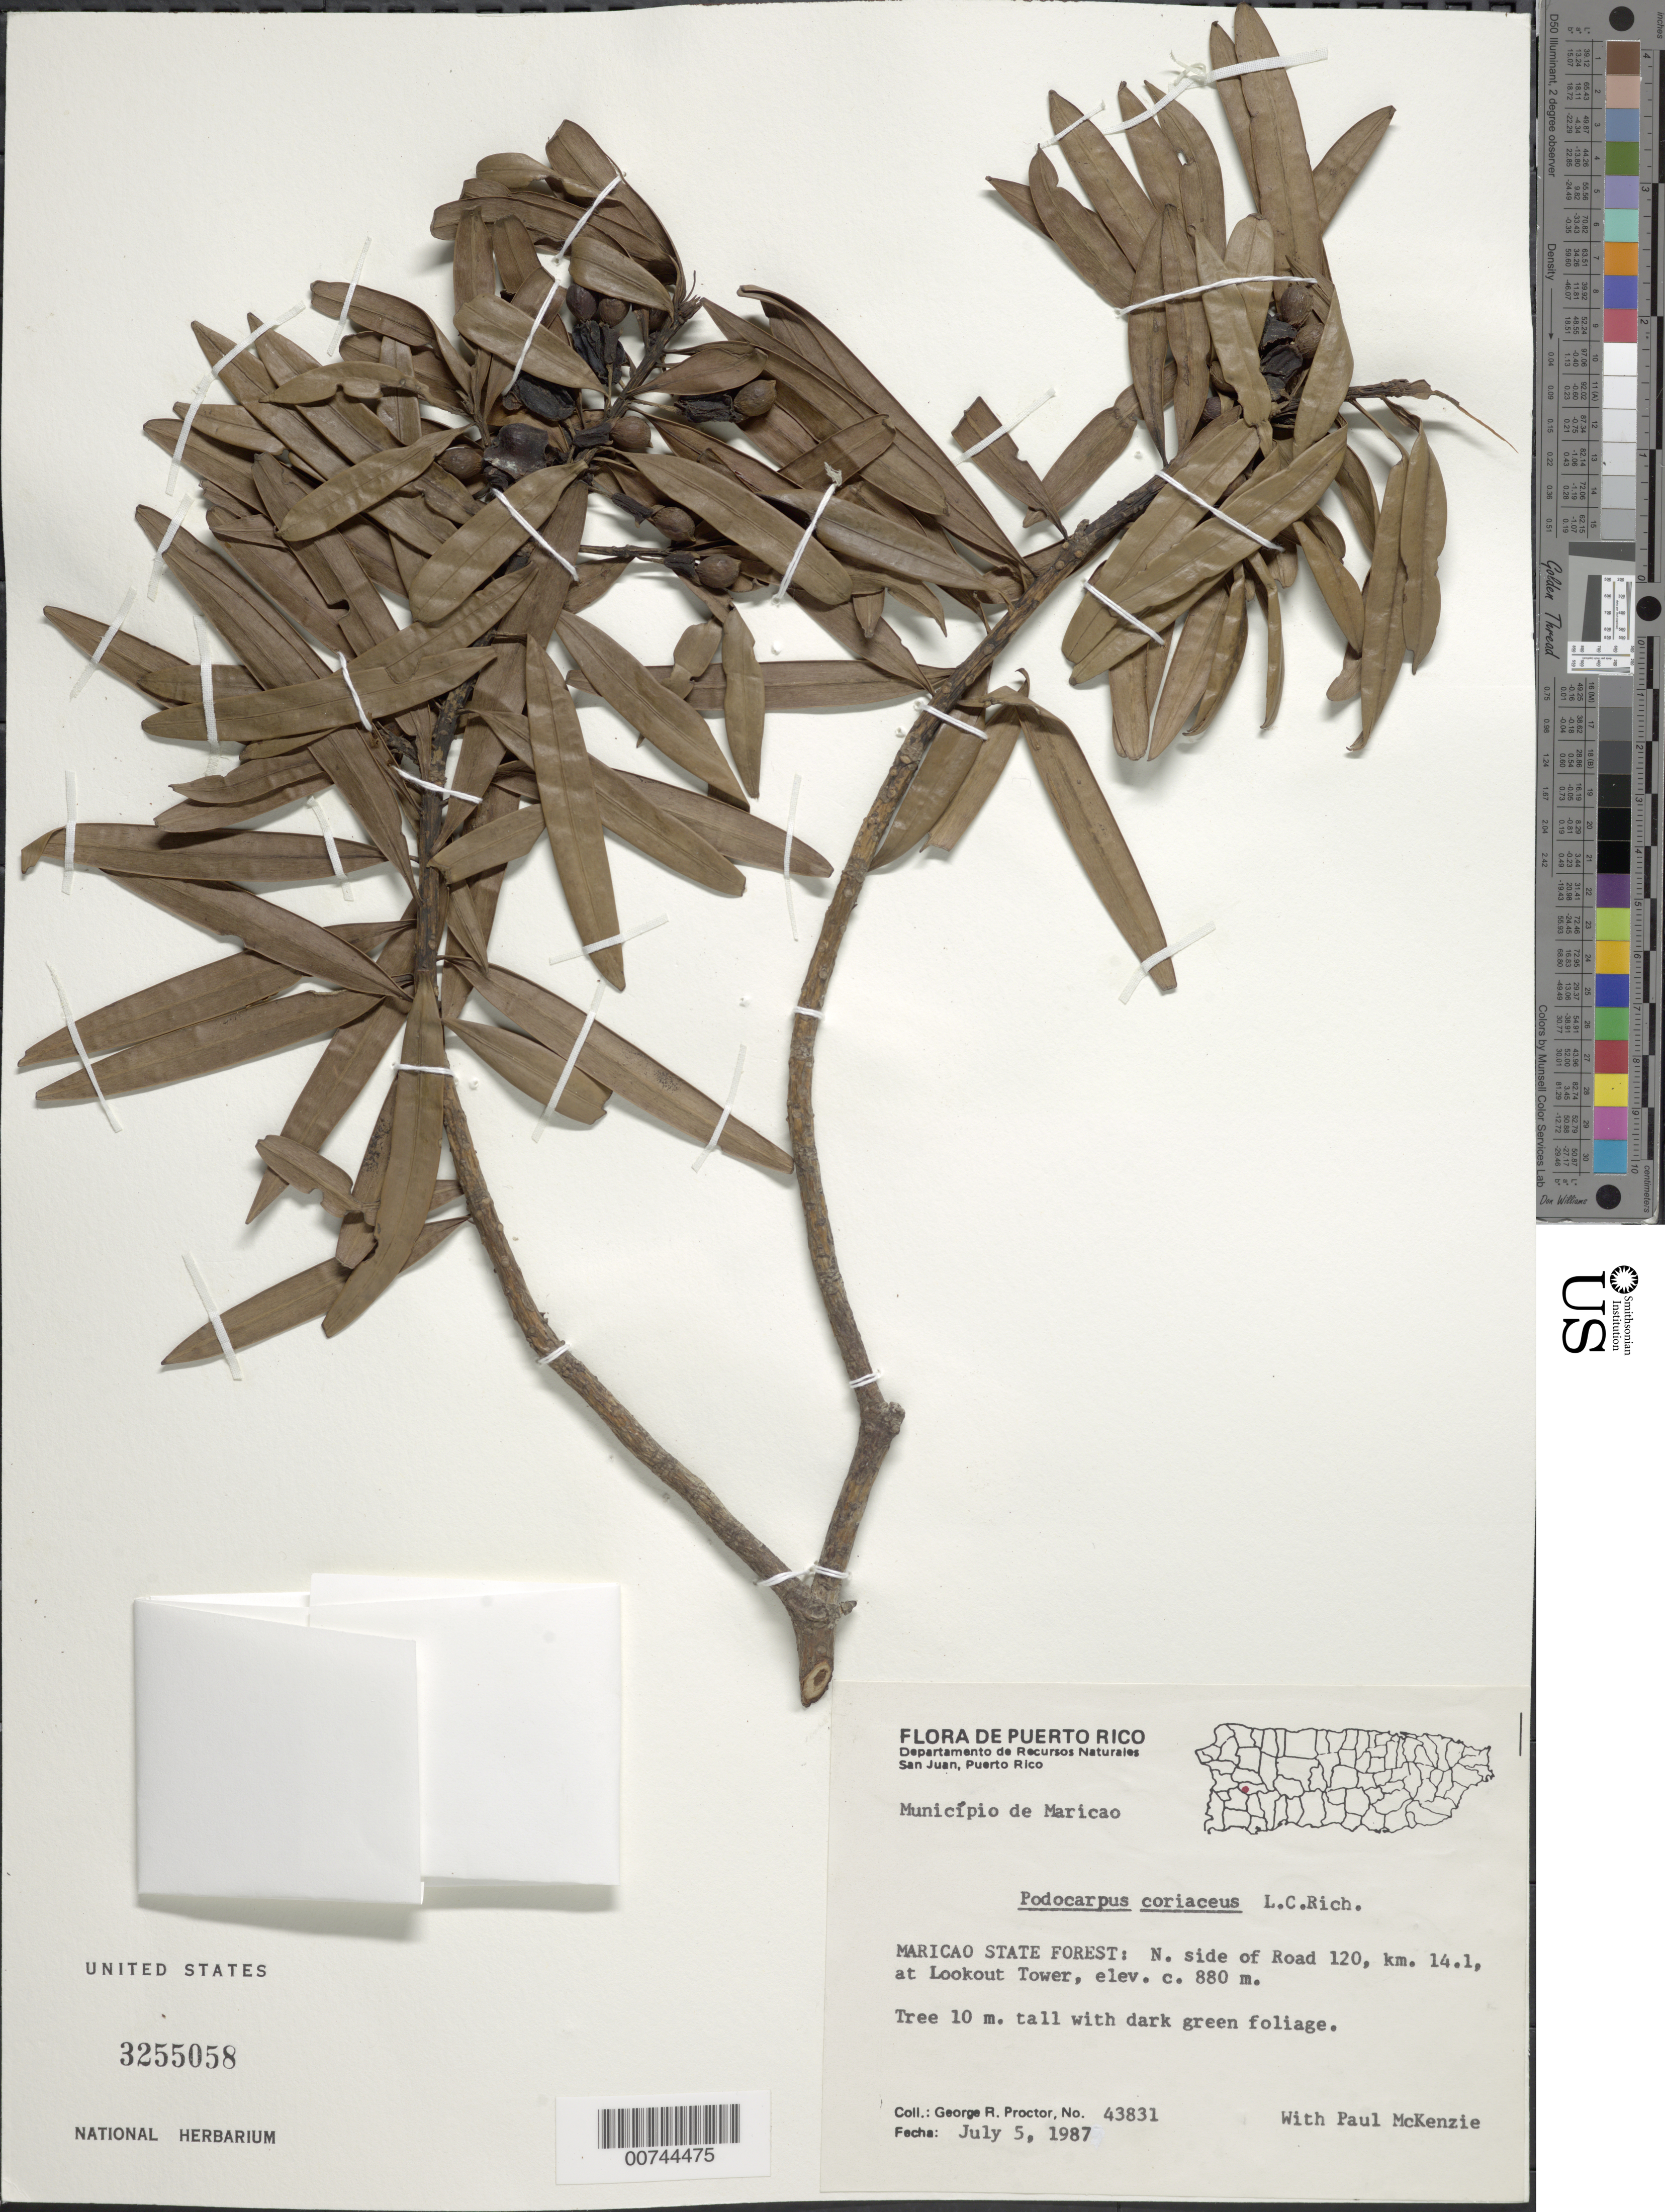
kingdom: Plantae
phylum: Tracheophyta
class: Pinopsida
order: Pinales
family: Podocarpaceae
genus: Podocarpus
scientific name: Podocarpus coriaceus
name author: Rich. & A. Rich.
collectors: G. R. Proctor & P. Mckenzie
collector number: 43831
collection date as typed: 05 Jul 1987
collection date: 1987-07-05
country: Puerto Rico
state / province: Maricao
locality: Maricao State Forest: W side of Rd. 120, km 14.1, at lookout tower.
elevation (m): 880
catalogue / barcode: US 3255058